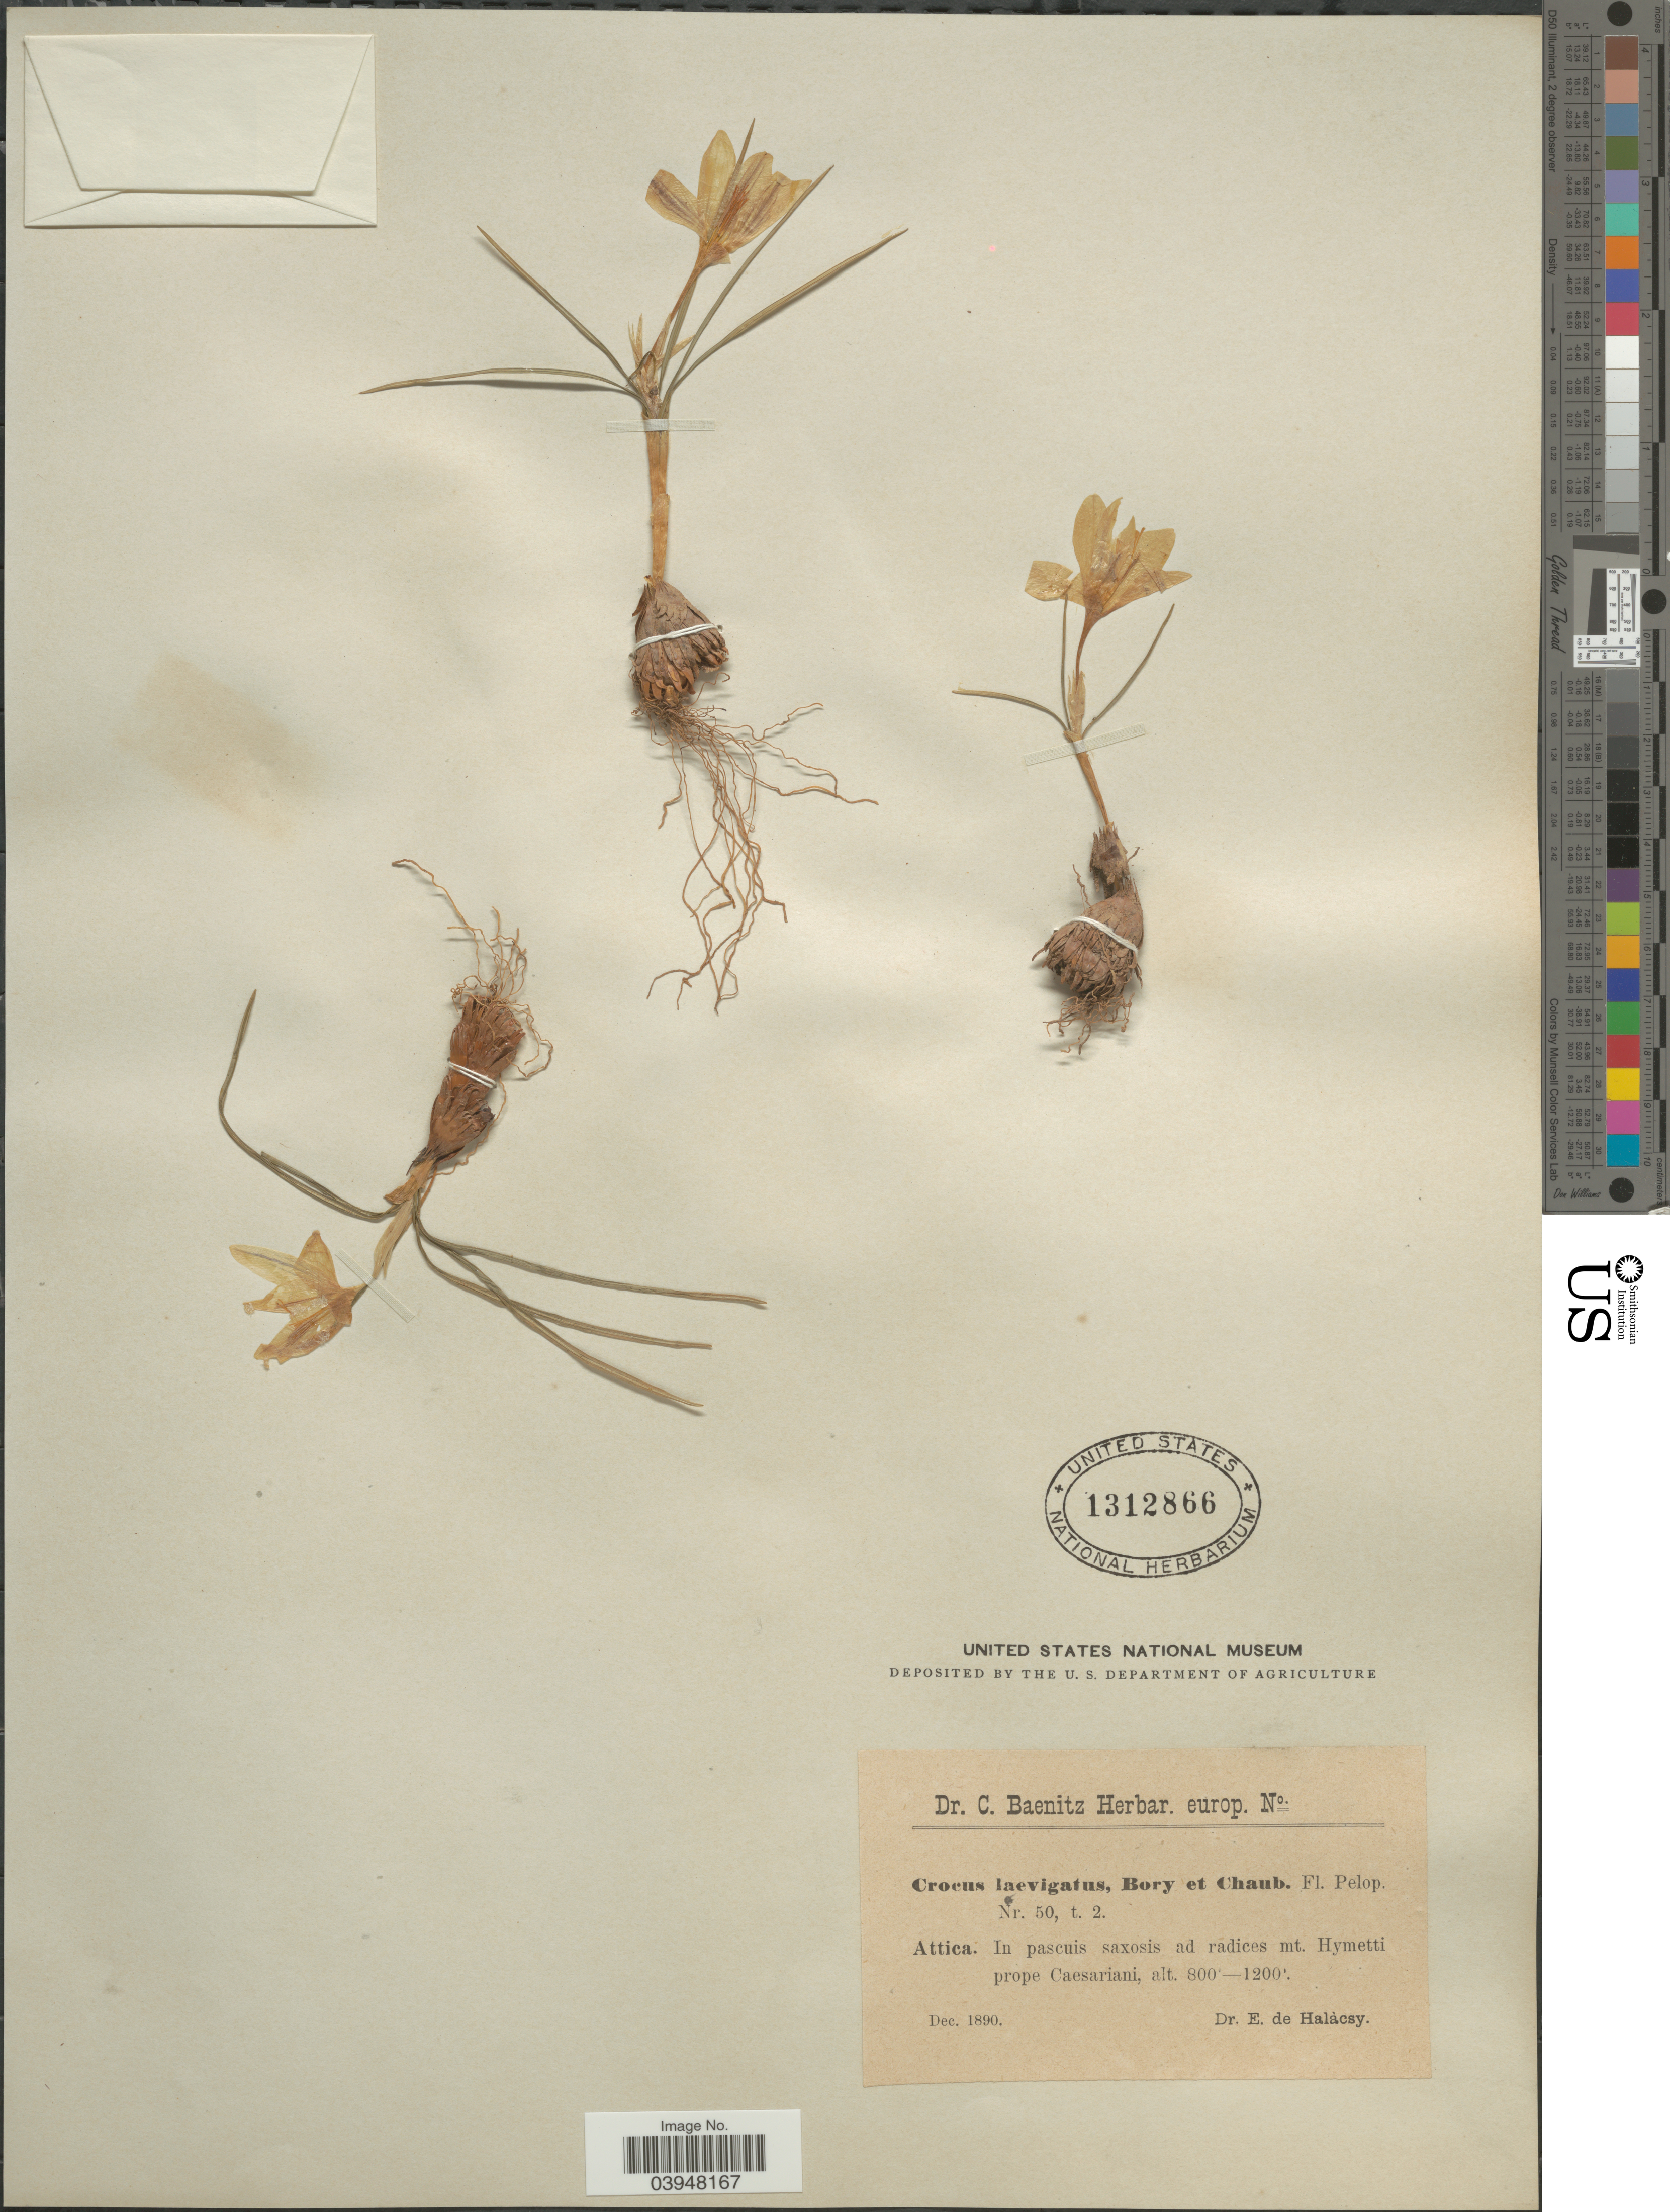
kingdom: Plantae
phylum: Tracheophyta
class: Liliopsida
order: Asparagales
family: Iridaceae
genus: Crocus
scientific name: Crocus laevigatus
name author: Bory & Chaub.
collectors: E. von Halacsy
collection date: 1890-12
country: Greece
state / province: Attica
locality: In pascuis saxosis ad radices mt. Hymetti prope Caesariani.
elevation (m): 244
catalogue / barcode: US 1312866